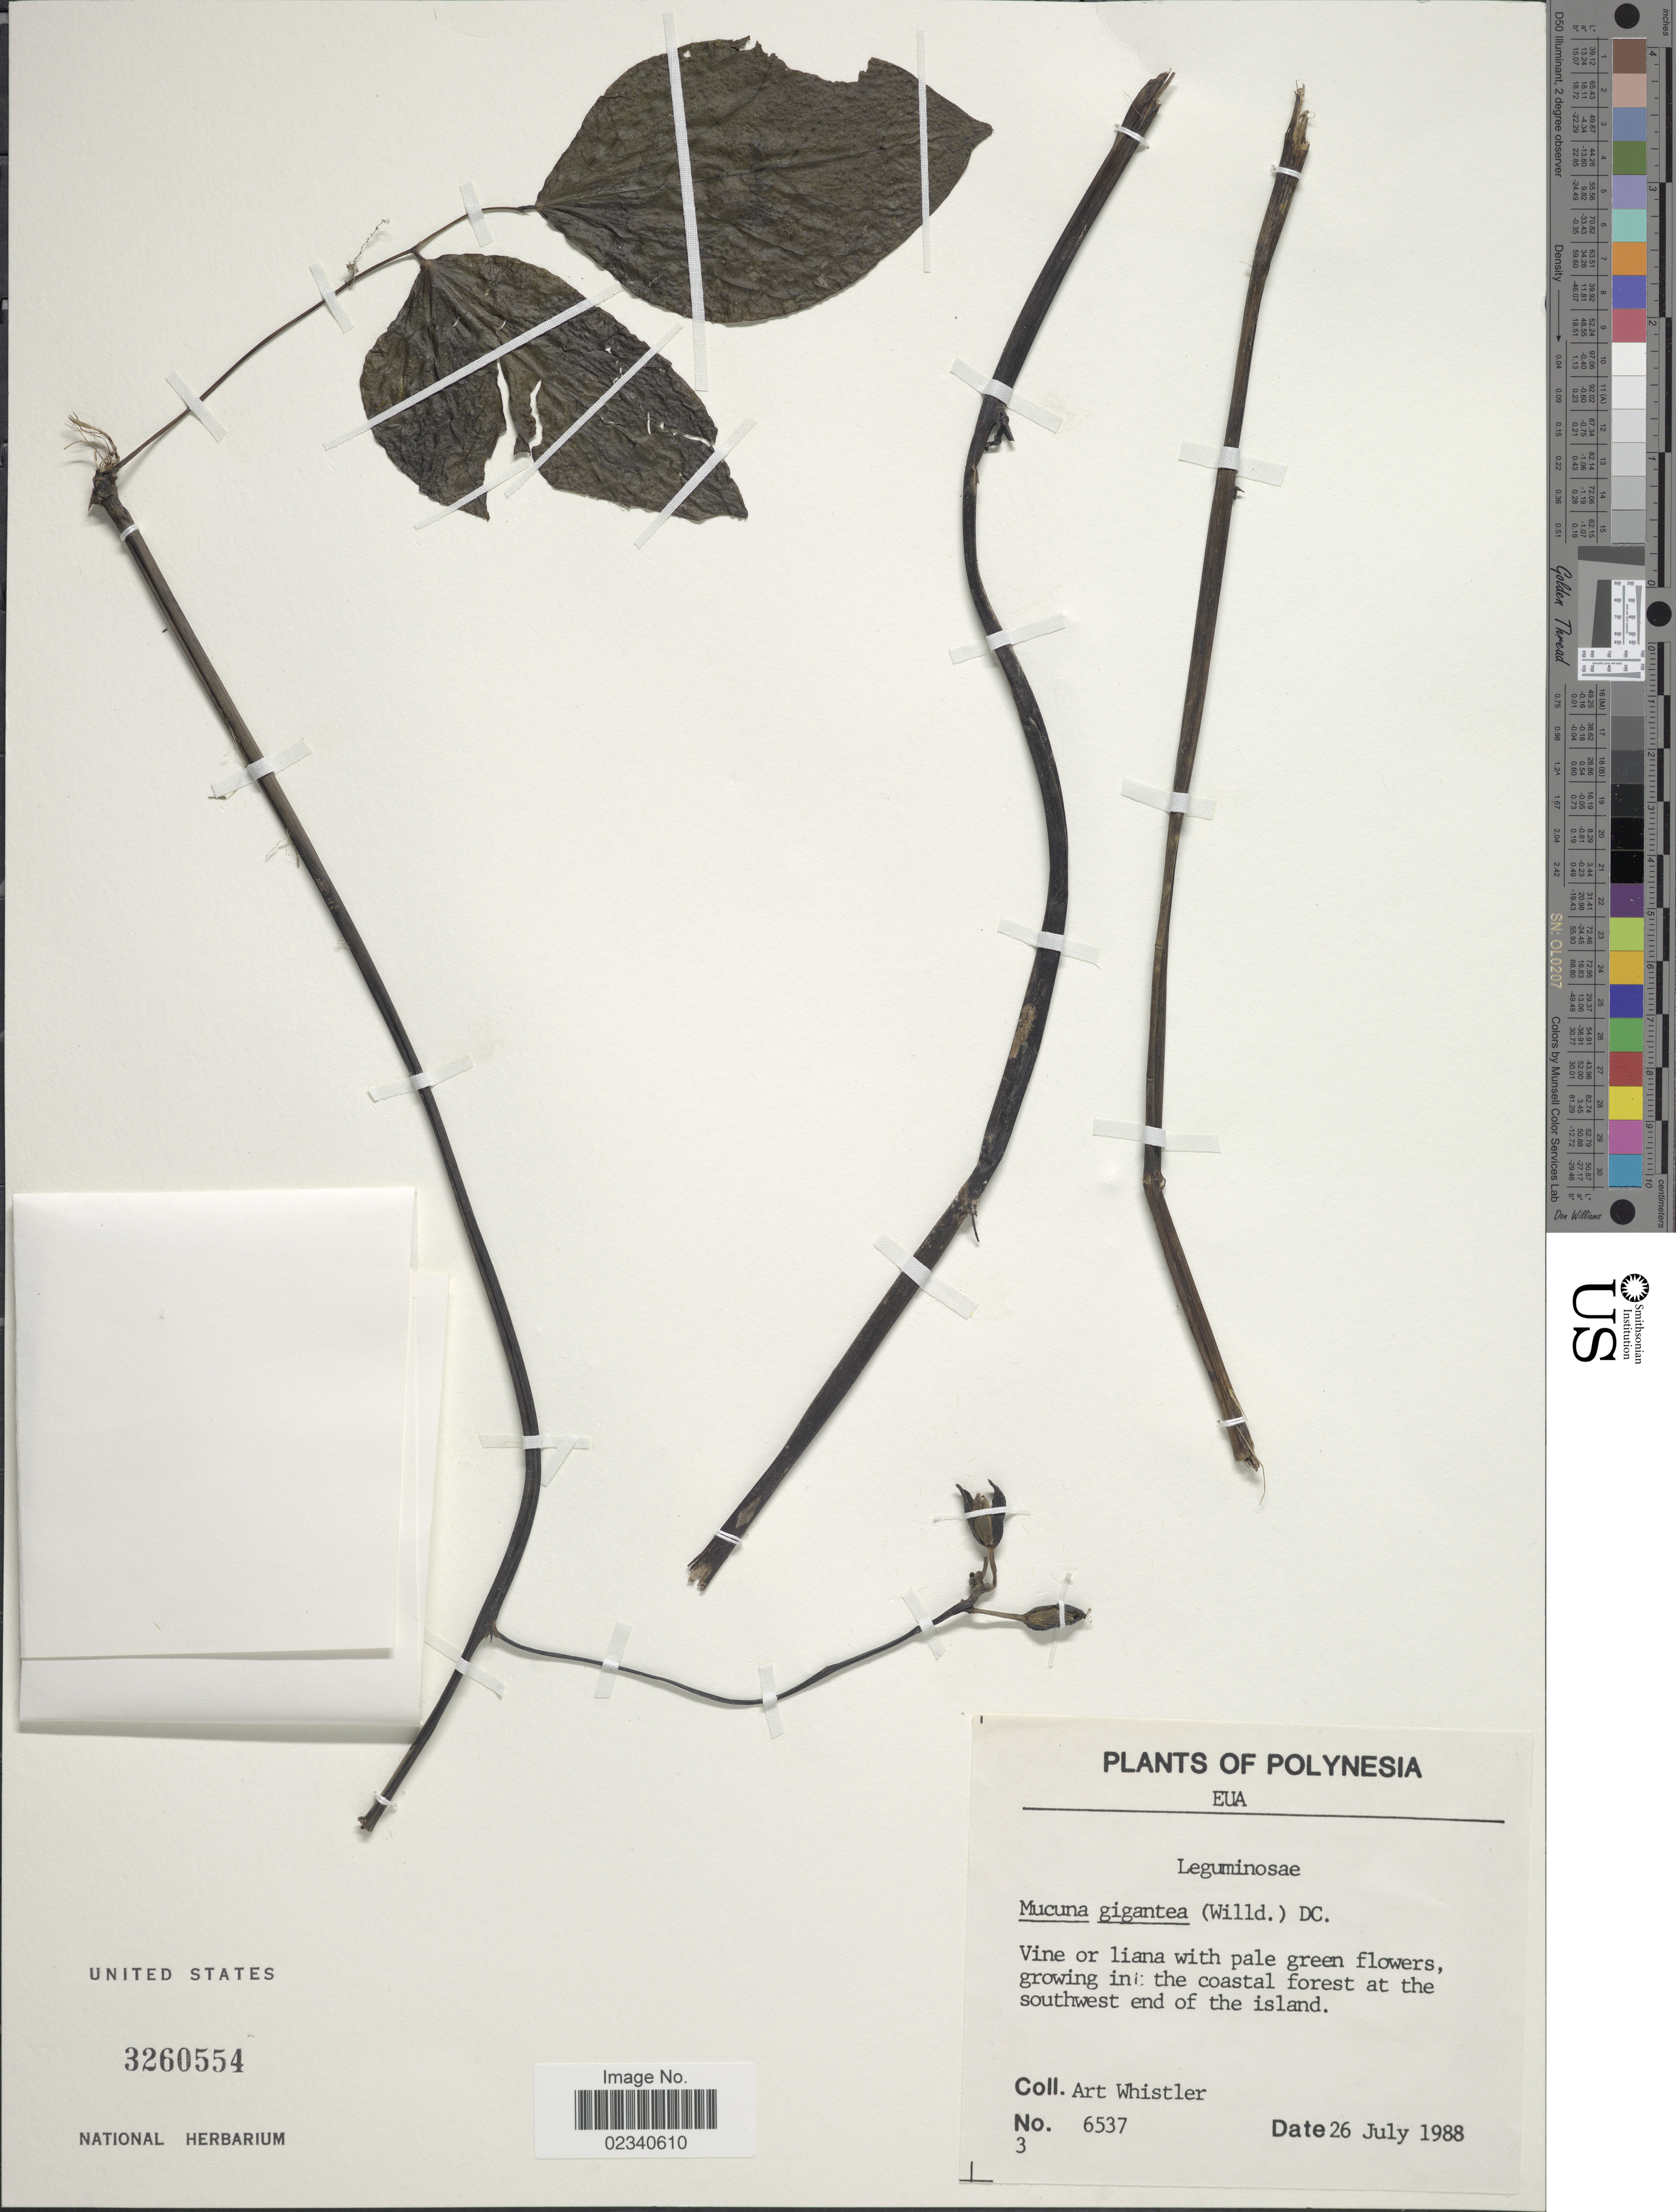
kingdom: Plantae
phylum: Tracheophyta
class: Magnoliopsida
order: Fabales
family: Fabaceae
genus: Mucuna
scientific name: Mucuna gigantea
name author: (Willd.) DC.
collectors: A. Whistler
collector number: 6537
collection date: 1988-07-26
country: Tonga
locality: Polynesia. Eua. southwest end of the island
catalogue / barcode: US 3260554